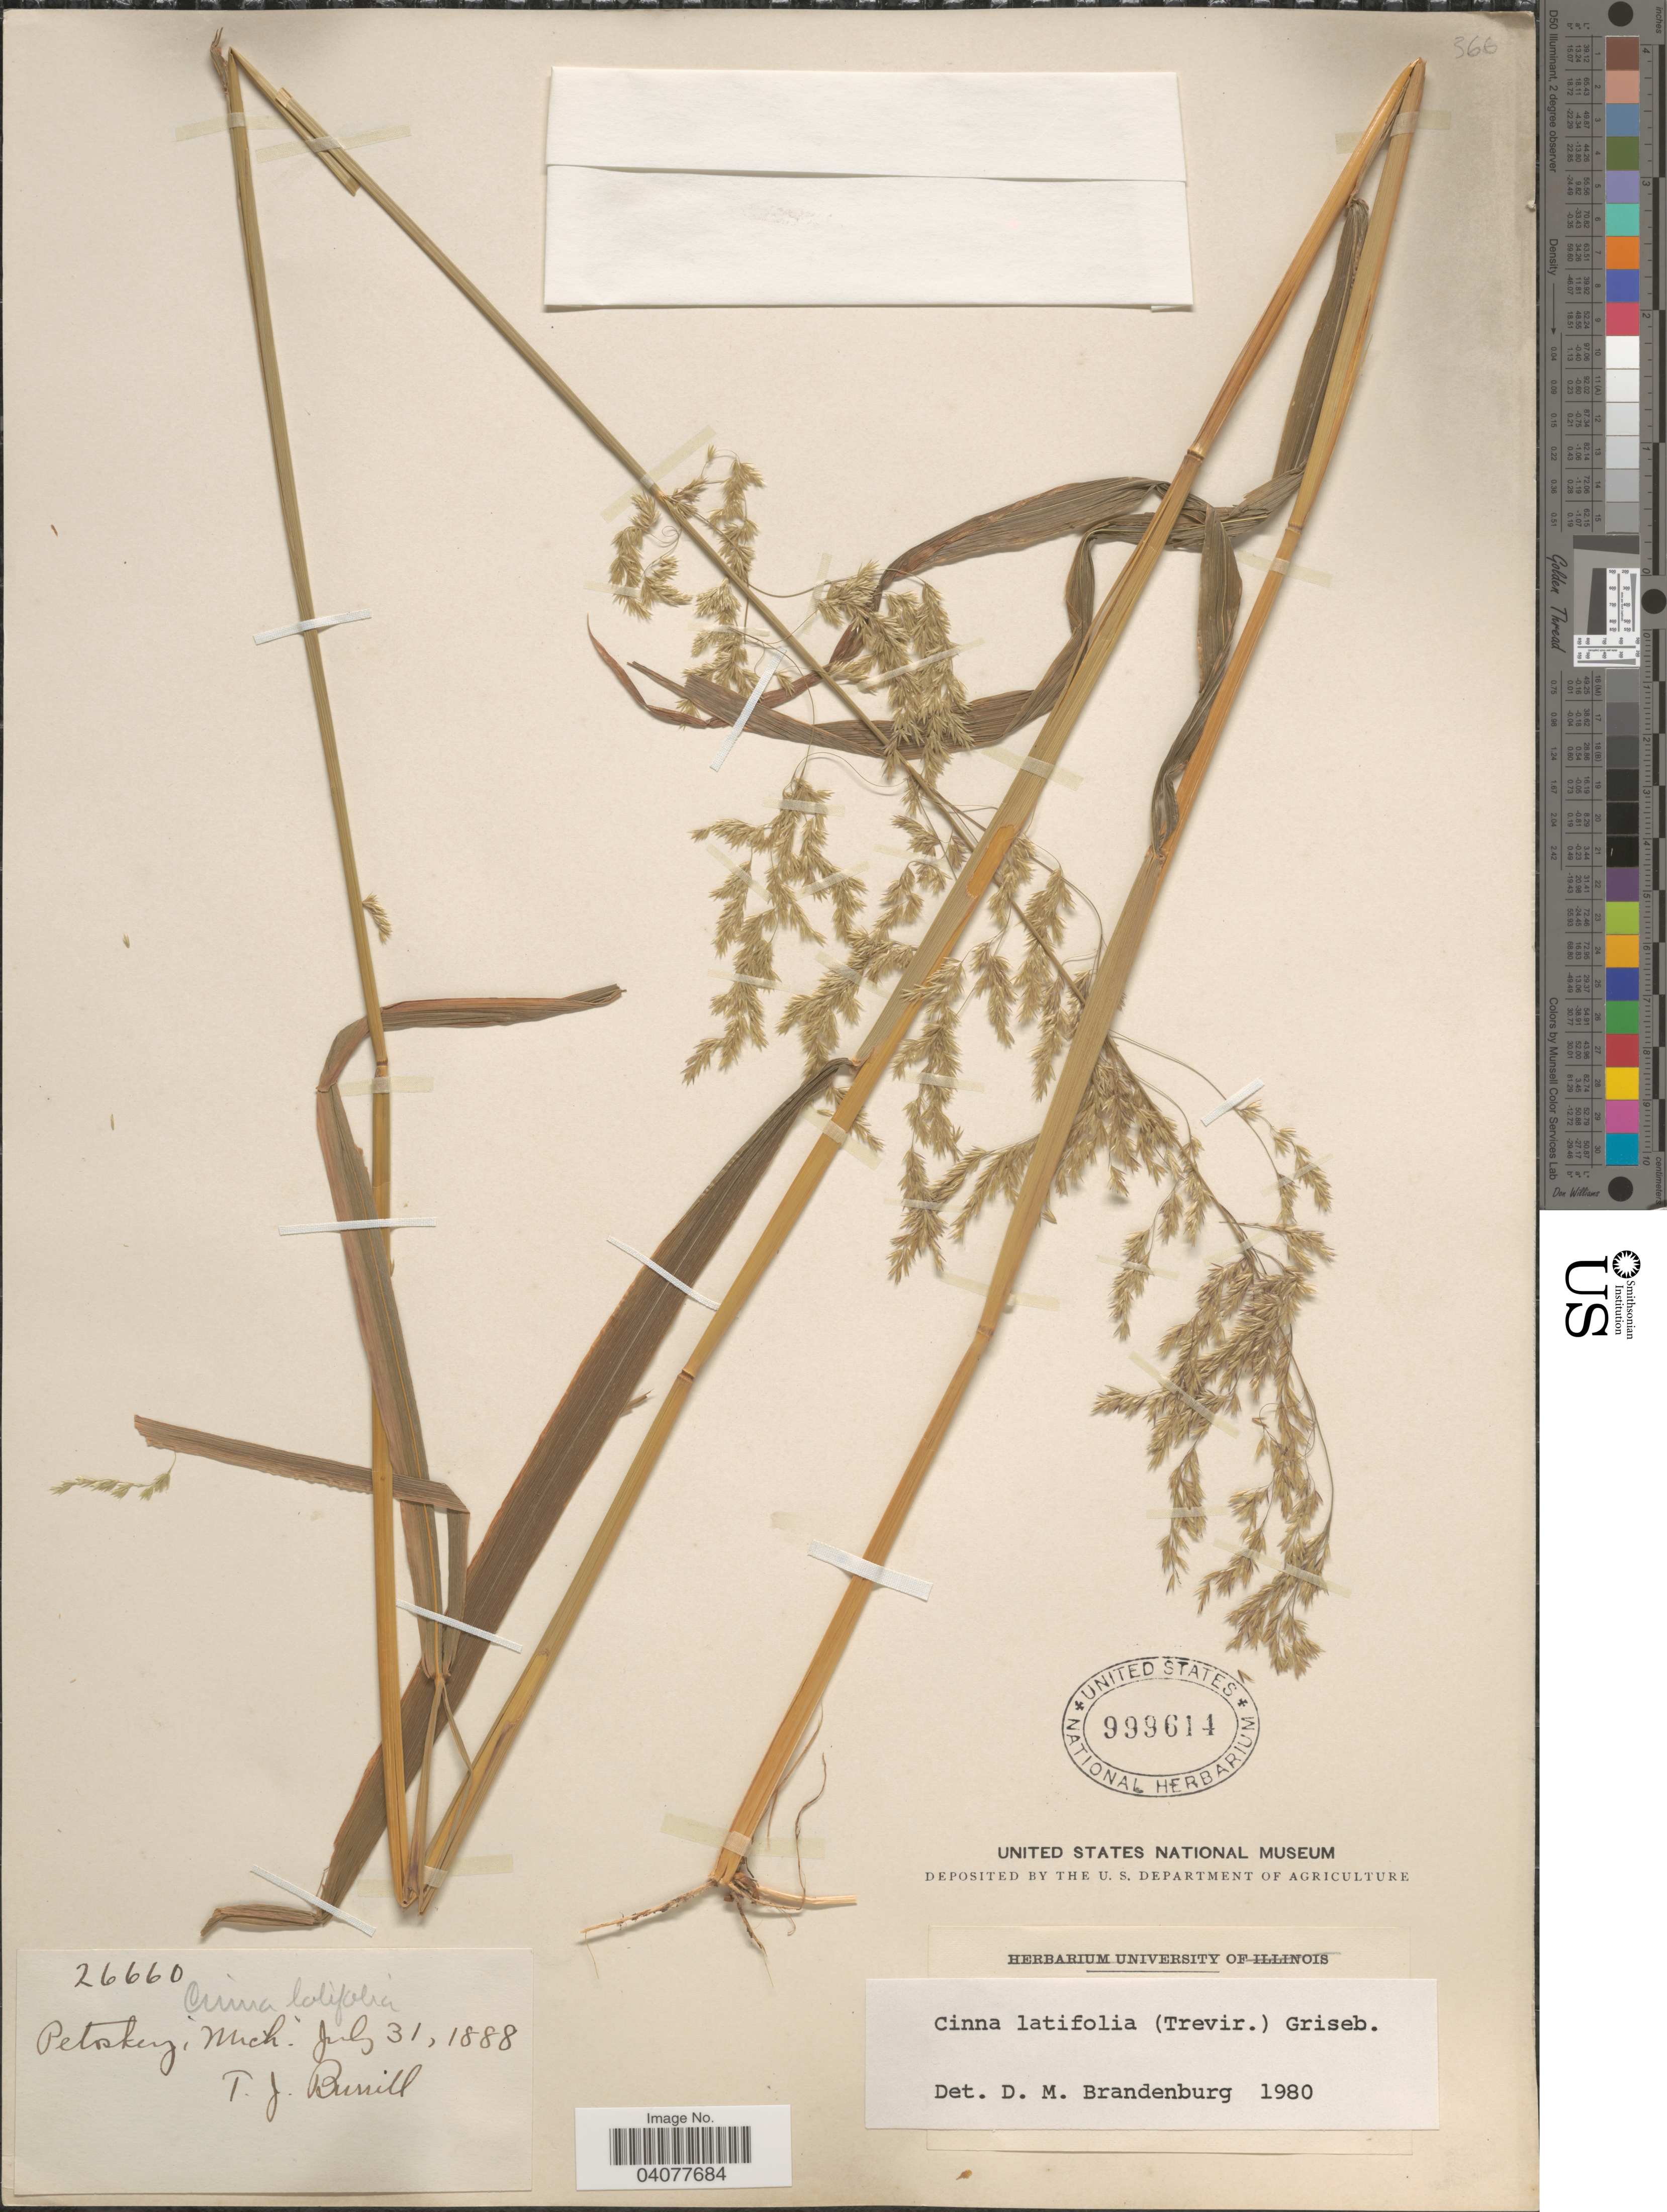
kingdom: Plantae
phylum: Tracheophyta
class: Liliopsida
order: Poales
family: Poaceae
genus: Cinna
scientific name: Cinna latifolia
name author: (Trevir. ex Goeppert) Griseb.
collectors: T. Burrill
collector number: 26660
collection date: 1888-07-31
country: United States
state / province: Michigan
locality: Petoskey.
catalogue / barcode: US 999614